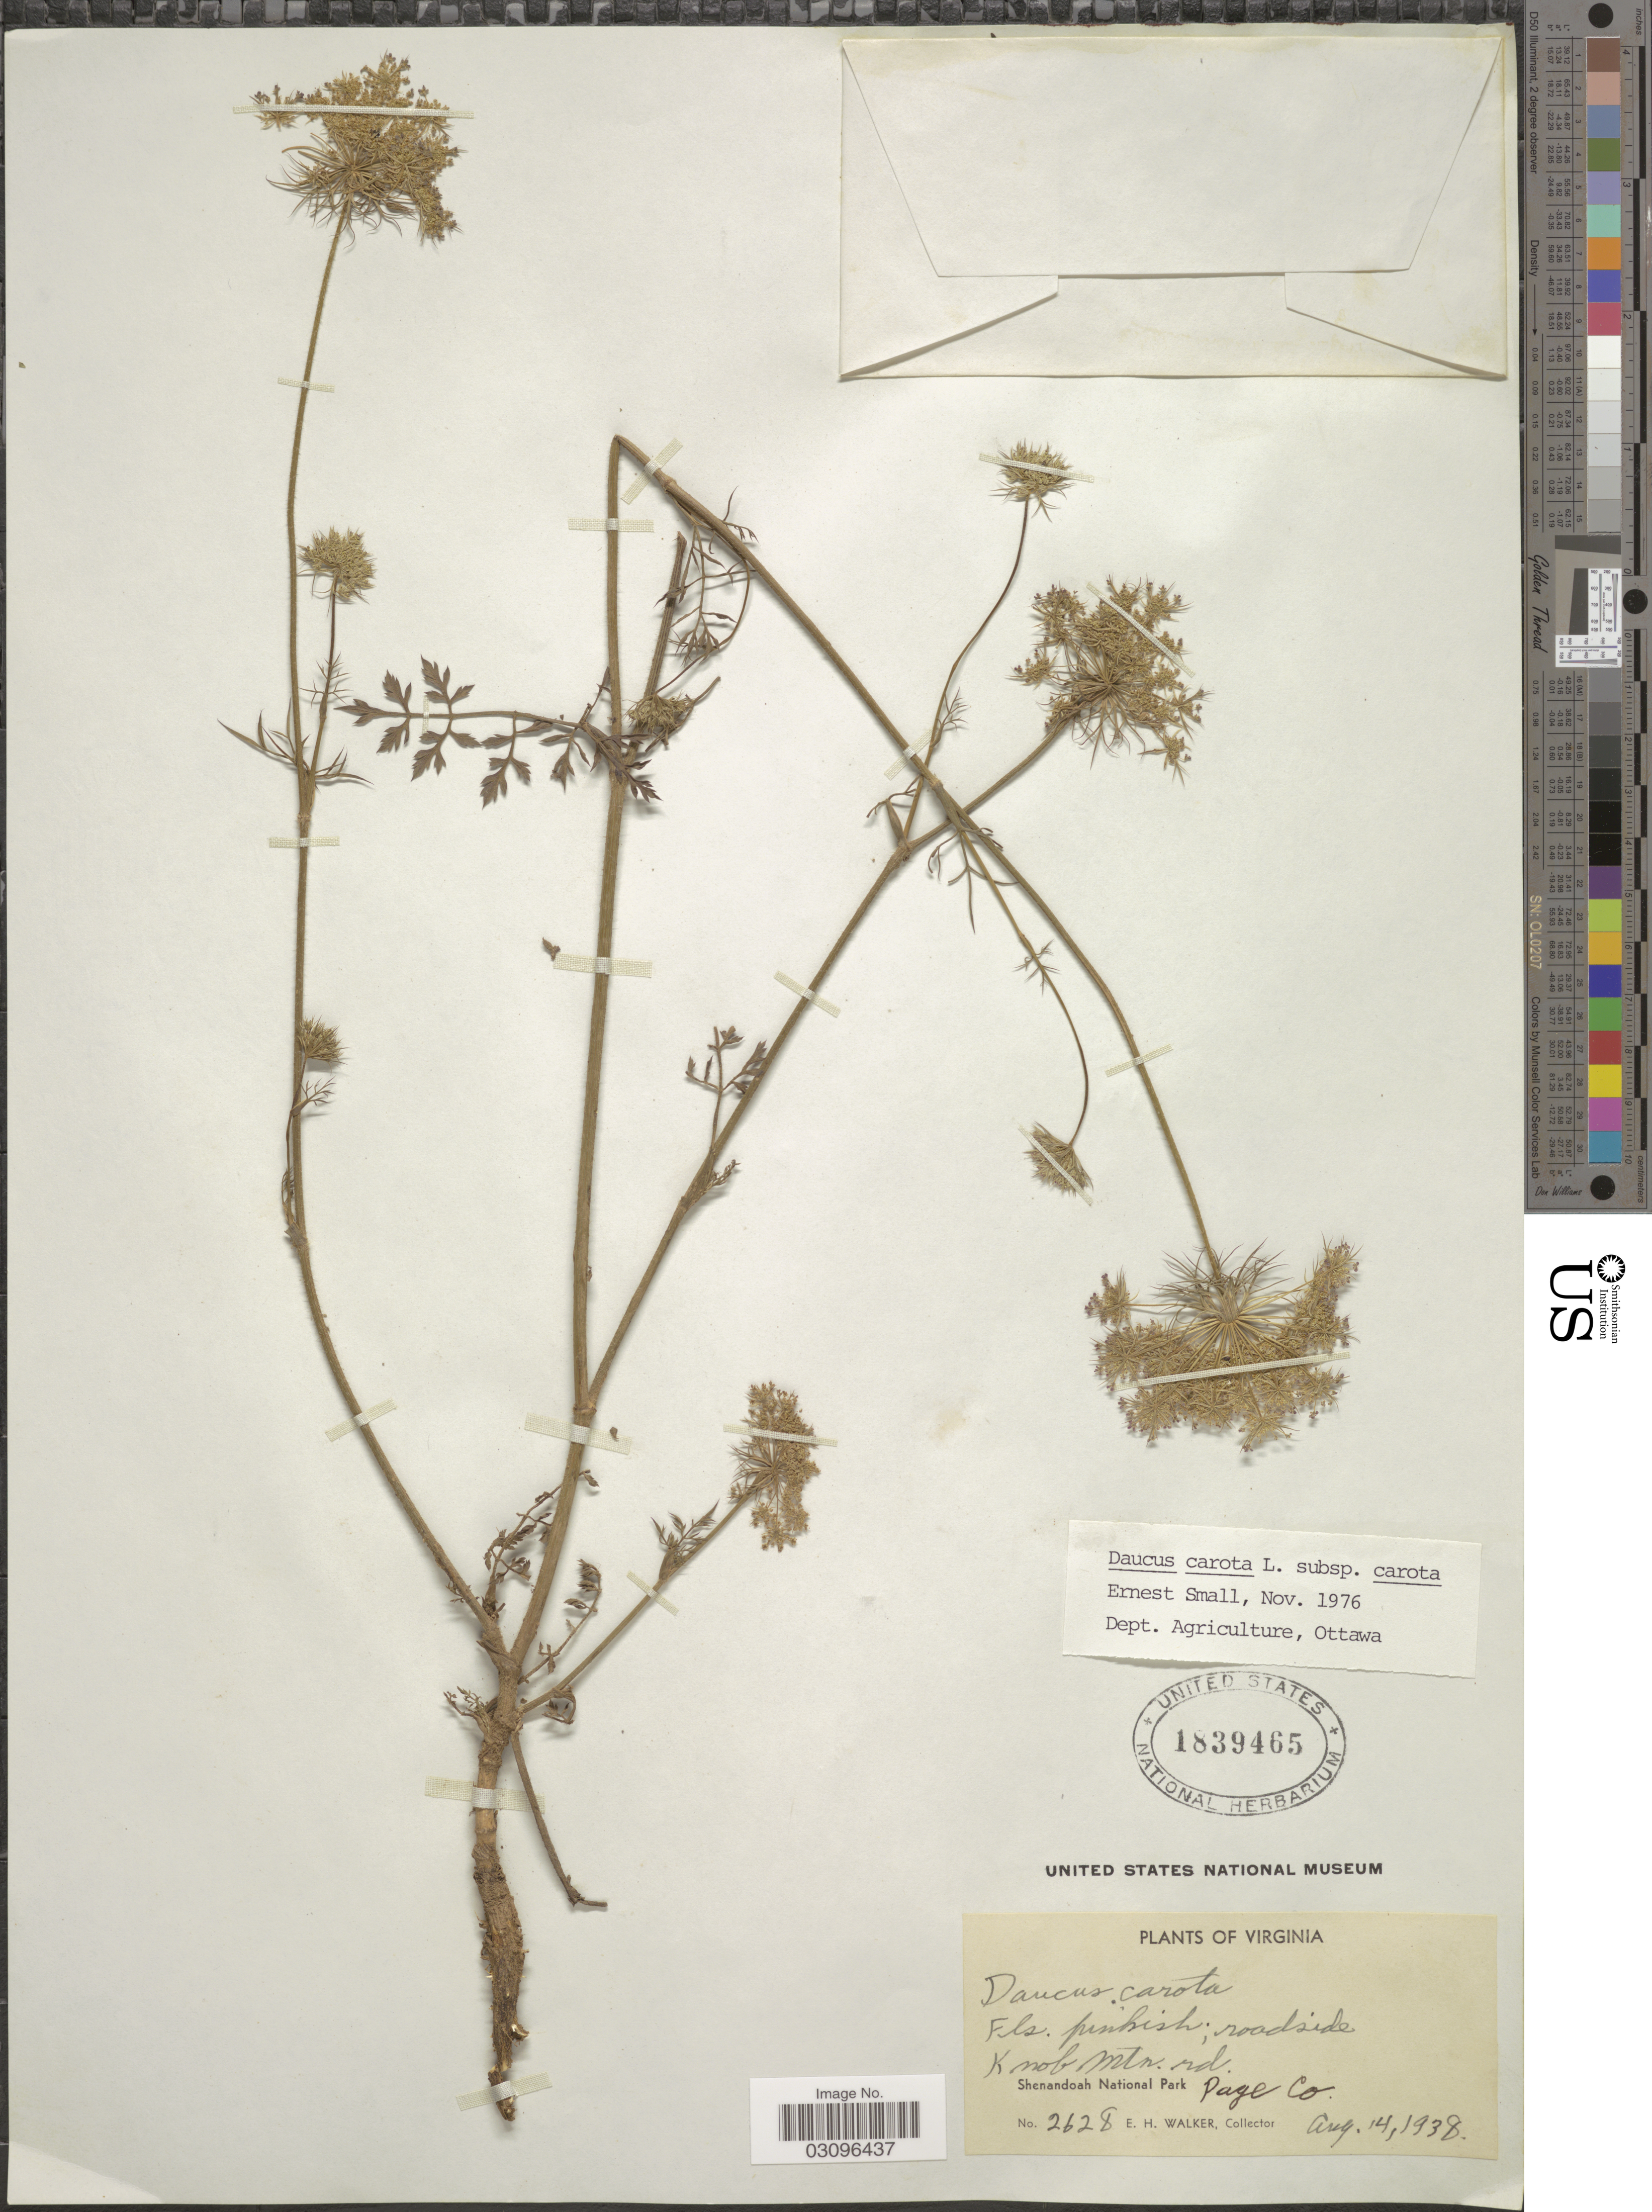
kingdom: Plantae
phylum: Tracheophyta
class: Magnoliopsida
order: Apiales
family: Apiaceae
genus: Daucus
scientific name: Daucus carota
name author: L.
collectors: E. H. Walker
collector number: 2628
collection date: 1938-08-14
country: United States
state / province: Virginia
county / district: Page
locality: Knob Mtn. rd. Shenandoah National Park. Page Co.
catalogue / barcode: US 1839465